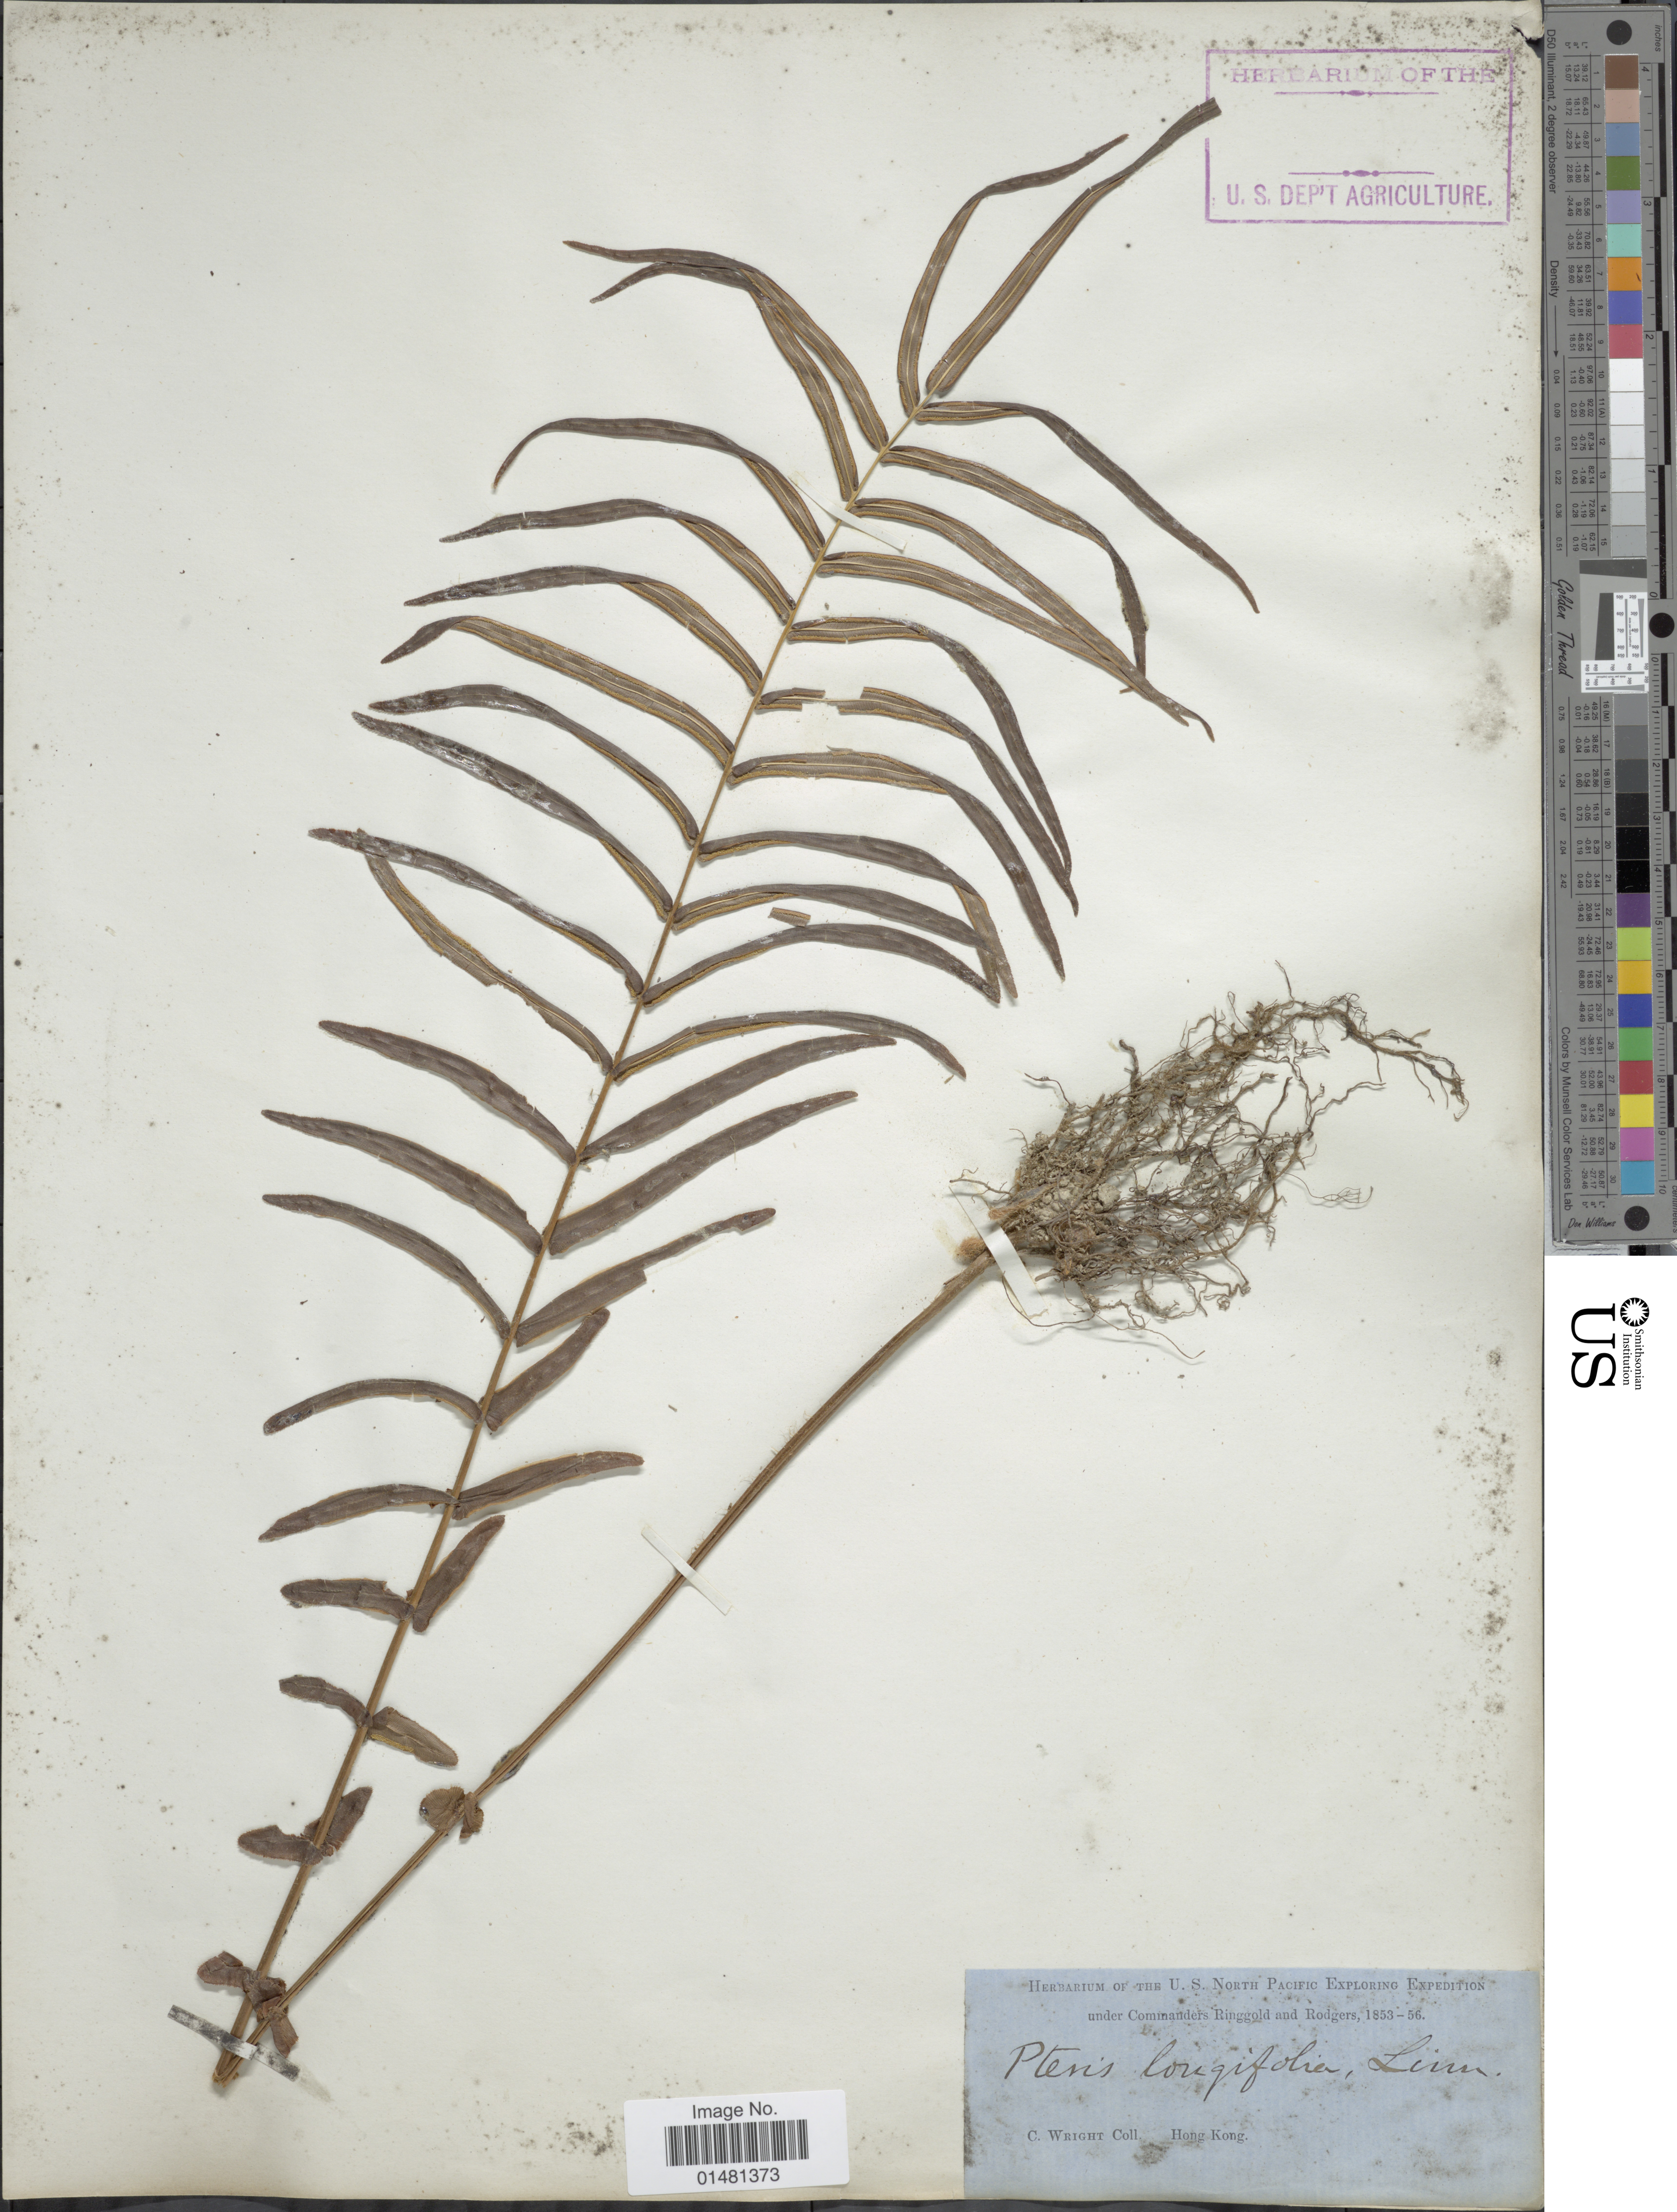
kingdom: Plantae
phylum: Tracheophyta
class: Polypodiopsida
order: Polypodiales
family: Pteridaceae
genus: Pteris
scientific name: Pteris vittata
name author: L.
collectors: C. Wright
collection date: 1853/1856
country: China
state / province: Hong Kong